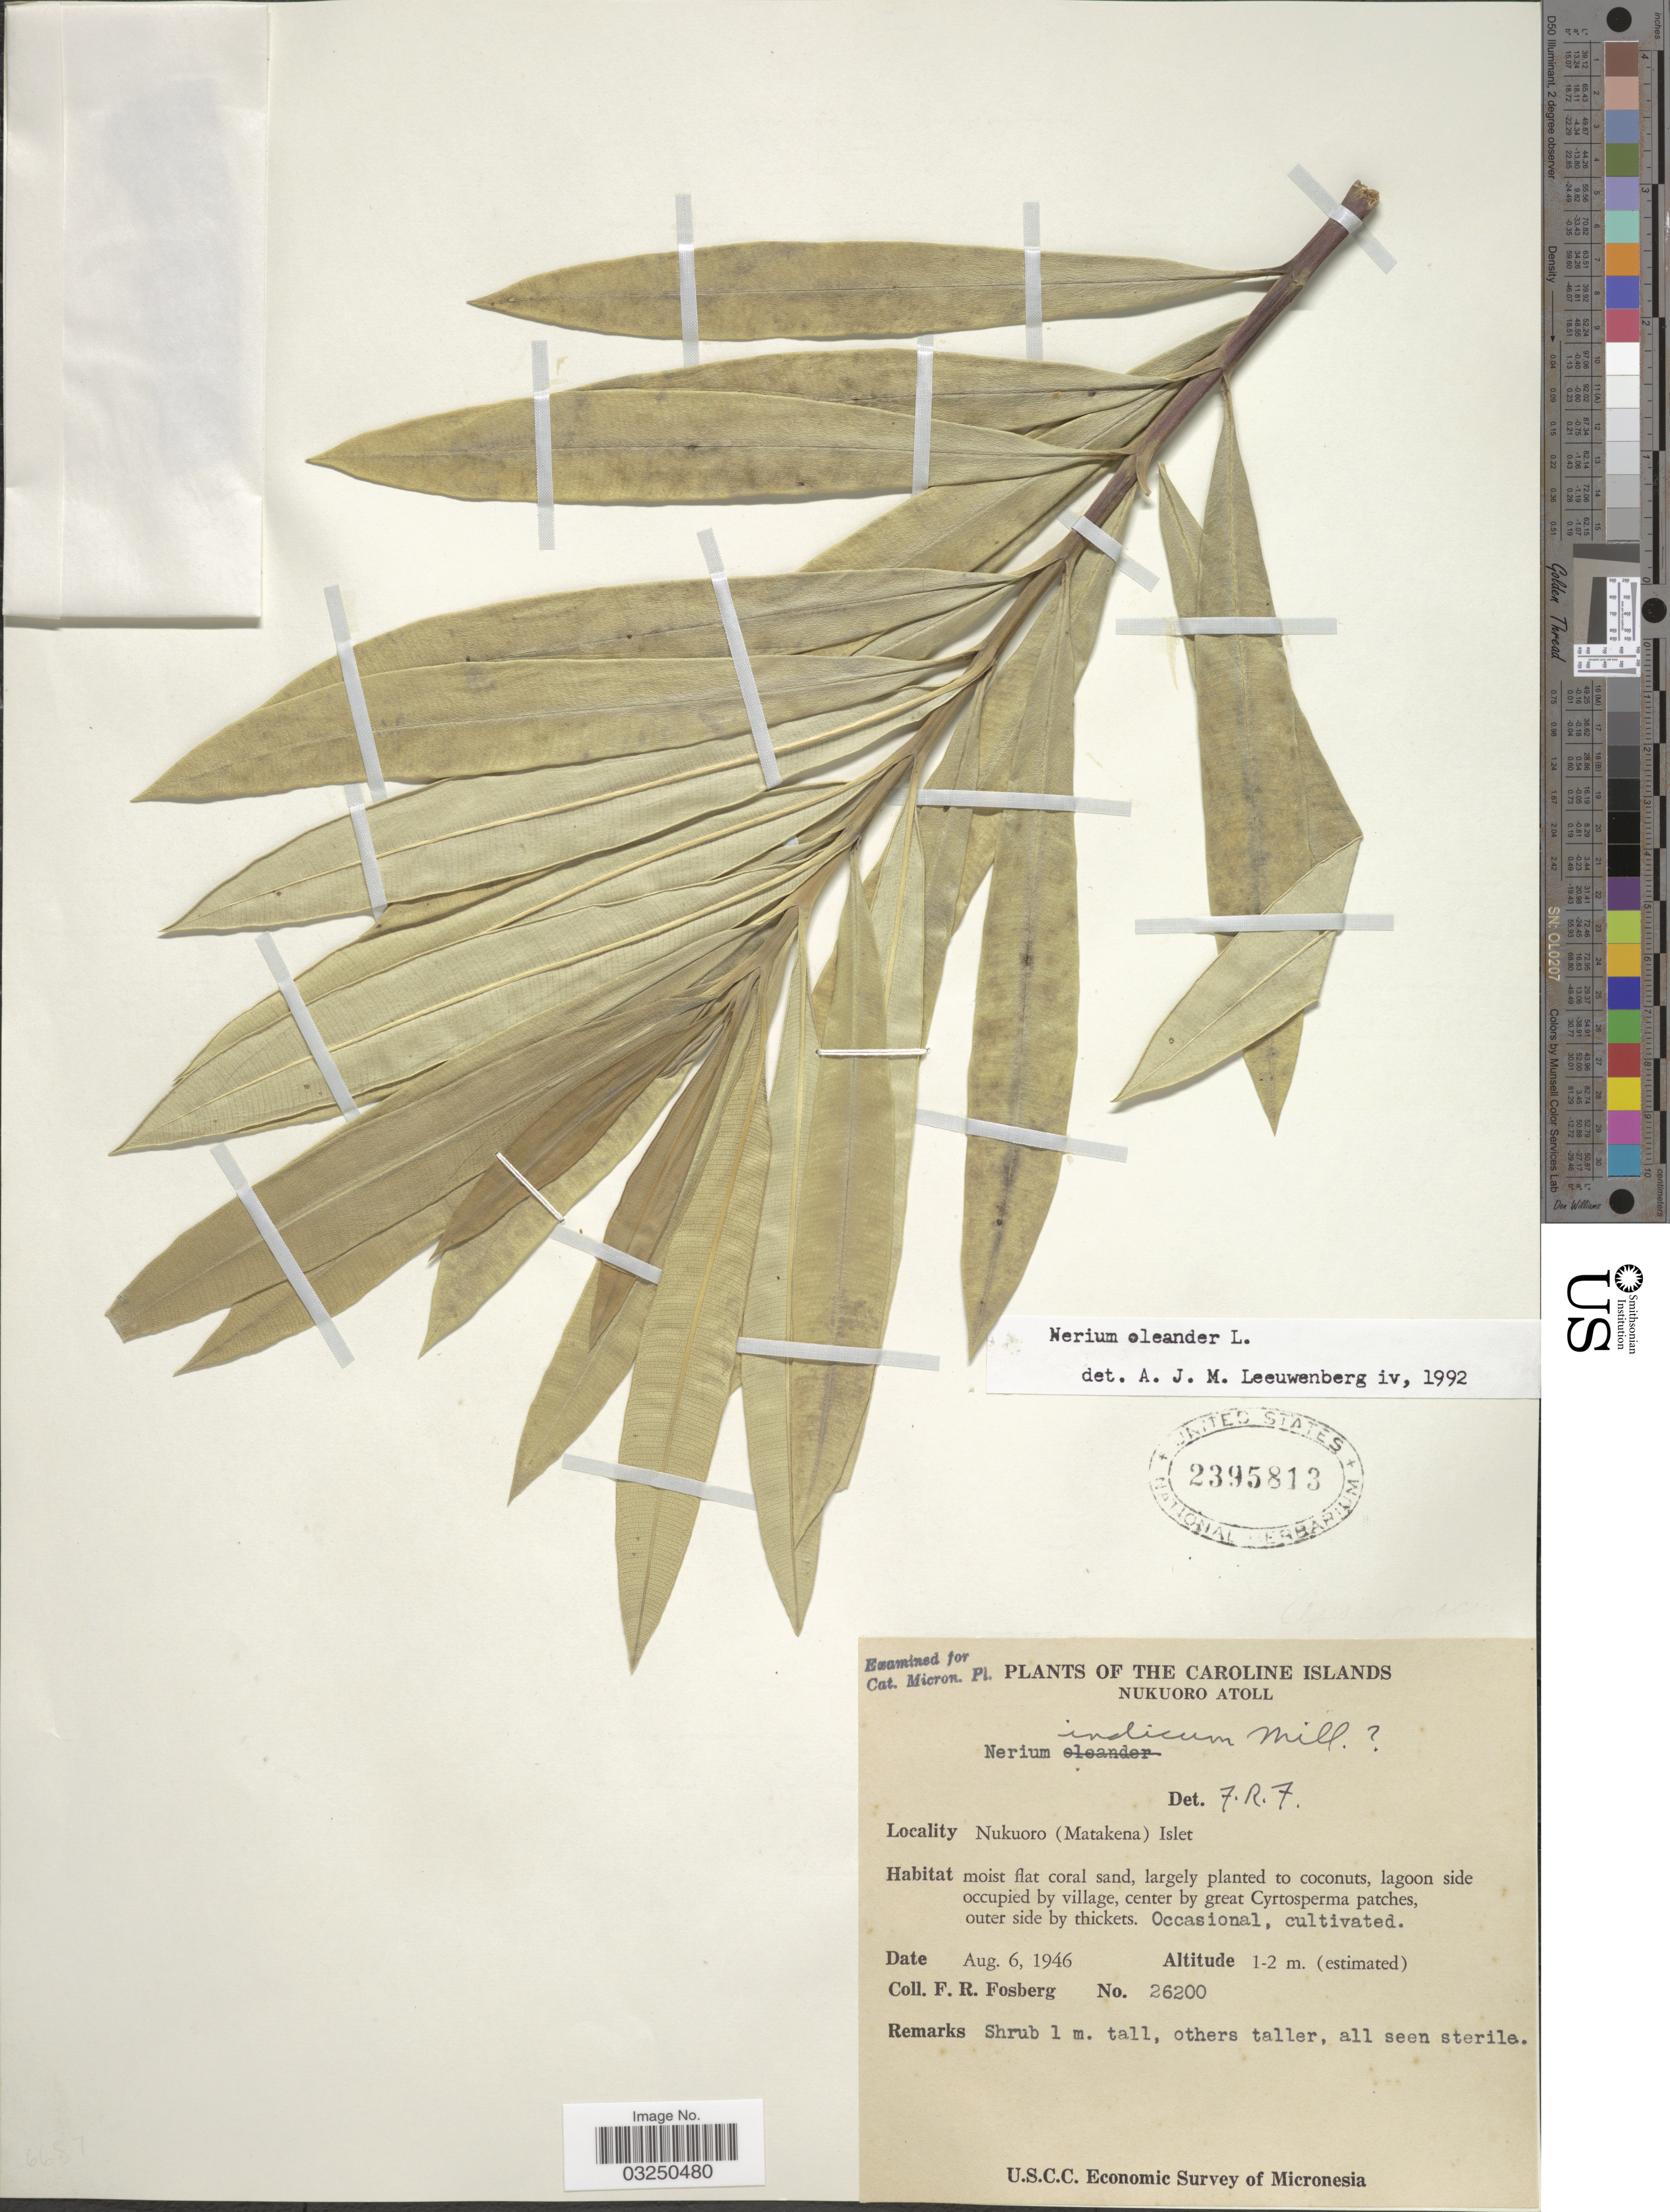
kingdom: Plantae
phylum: Tracheophyta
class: Magnoliopsida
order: Gentianales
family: Apocynaceae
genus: Nerium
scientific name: Nerium oleander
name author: L.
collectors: F. R. Fosberg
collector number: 26200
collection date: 1946-08-06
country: Micronesia, Federated States of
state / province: Pohnpei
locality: The Caroline Islands. Nukuoro Atoll. Nukuoro (Matakena) Islet.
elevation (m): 1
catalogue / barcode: US 2395813